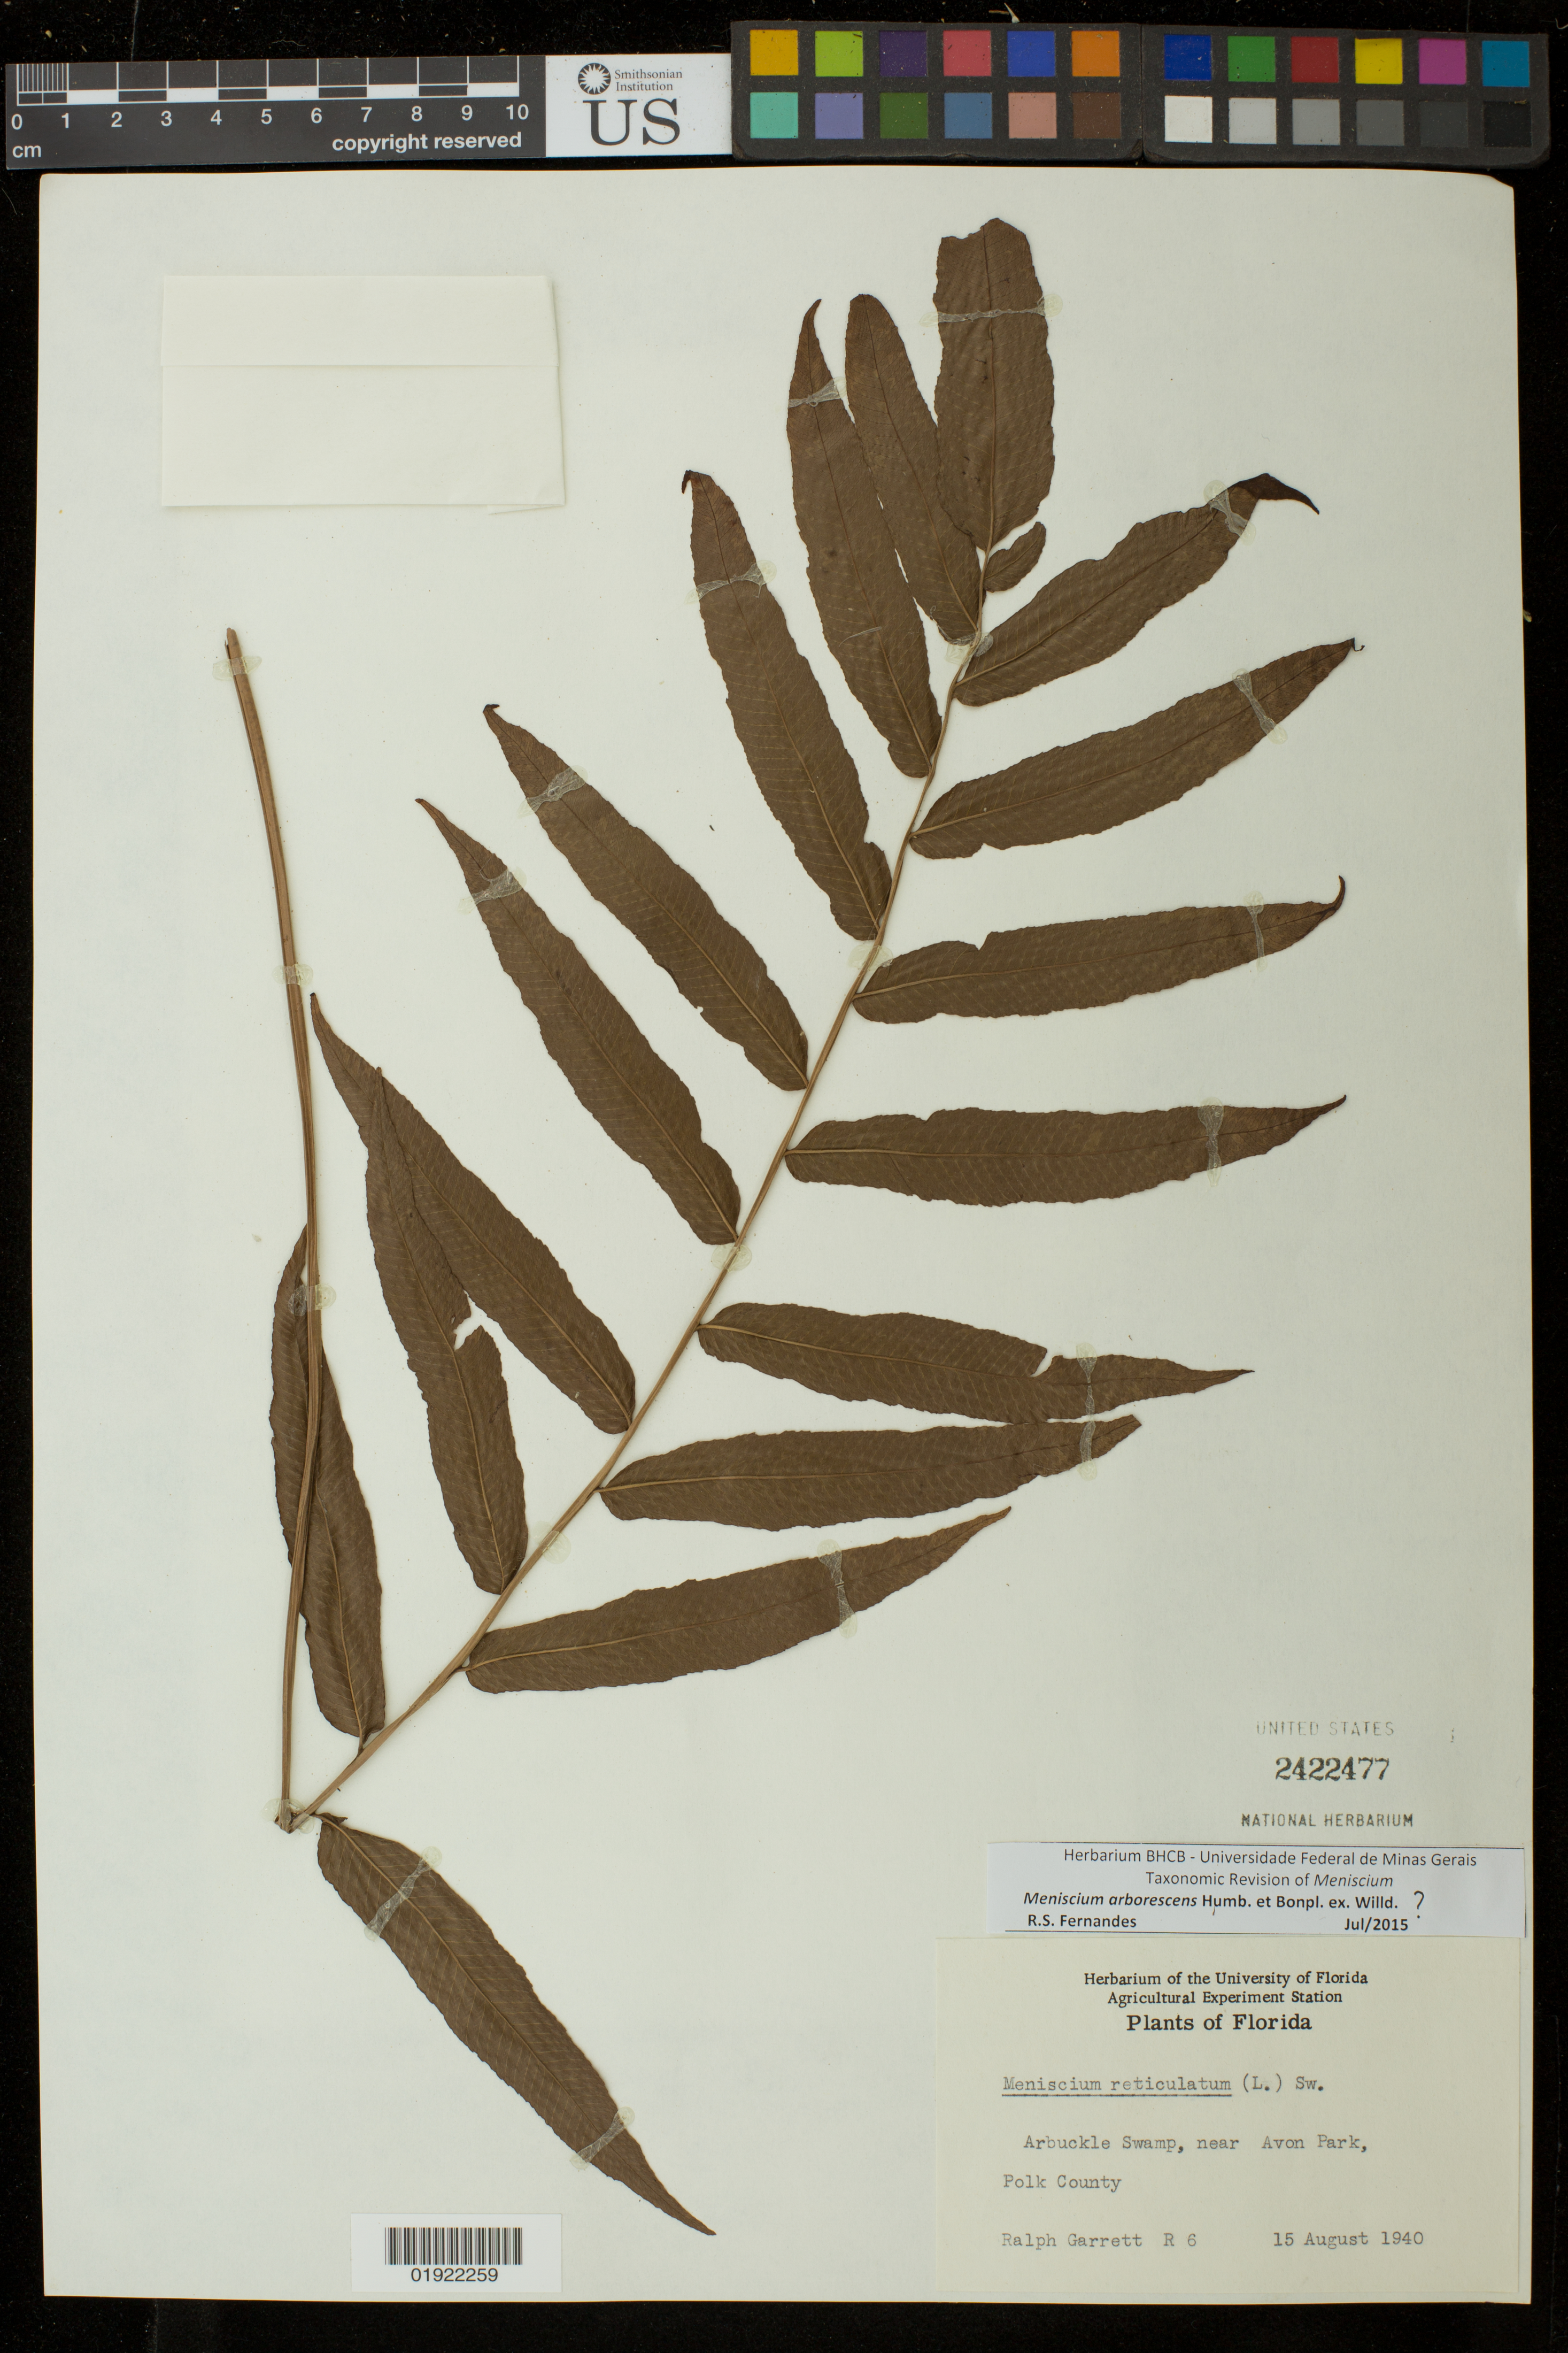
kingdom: Plantae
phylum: Tracheophyta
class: Polypodiopsida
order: Polypodiales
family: Thelypteridaceae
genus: Meniscium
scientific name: Meniscium arborescens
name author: Humb. & Bonpl. ex Willd.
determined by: Fernandes, R. S.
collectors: R. Garrett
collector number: R 6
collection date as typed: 15 August 1940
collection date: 1940-08-15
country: United States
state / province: Florida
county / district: Polk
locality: Arbuckle Swamp, near Avon Park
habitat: swamp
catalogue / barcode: US 2422477